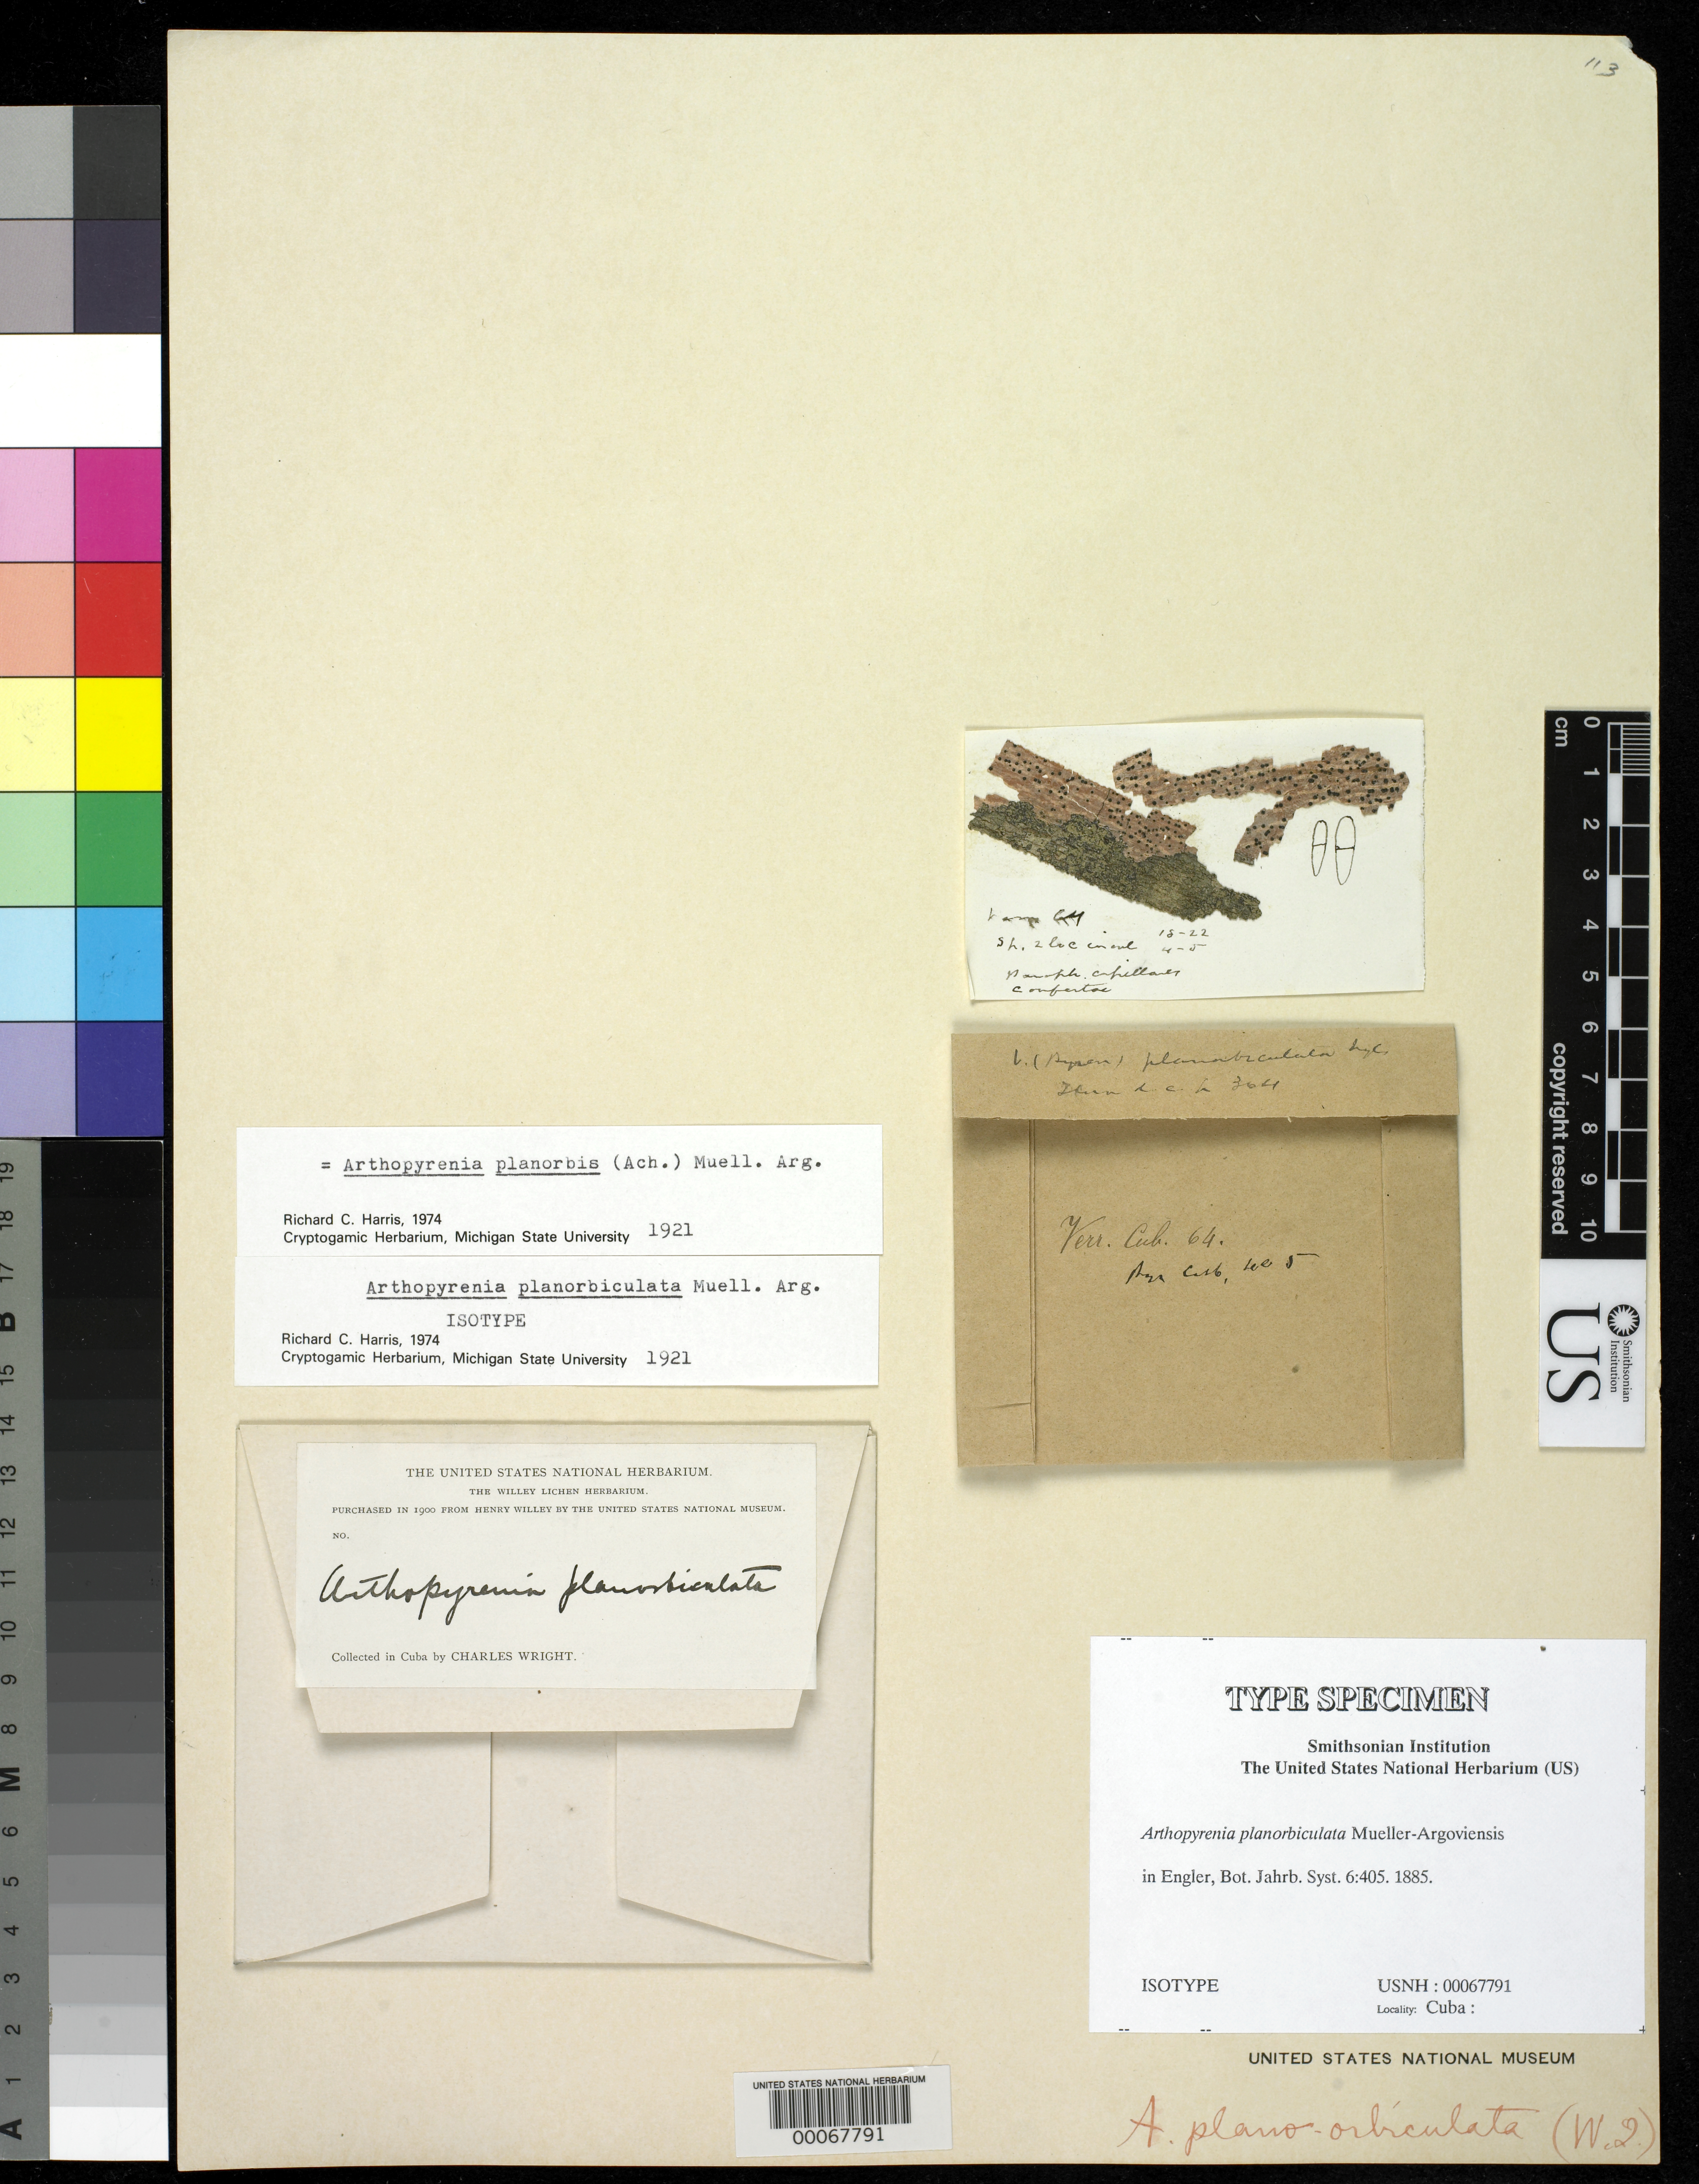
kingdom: Fungi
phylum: Ascomycota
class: Dothideomycetes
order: Pleosporales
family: Arthopyreniaceae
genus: Arthopyrenia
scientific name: Arthopyrenia planorbiculata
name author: Müll. Arg. in Engl.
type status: Isotype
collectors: C. Wright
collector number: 64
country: Cuba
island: Greater Antilles